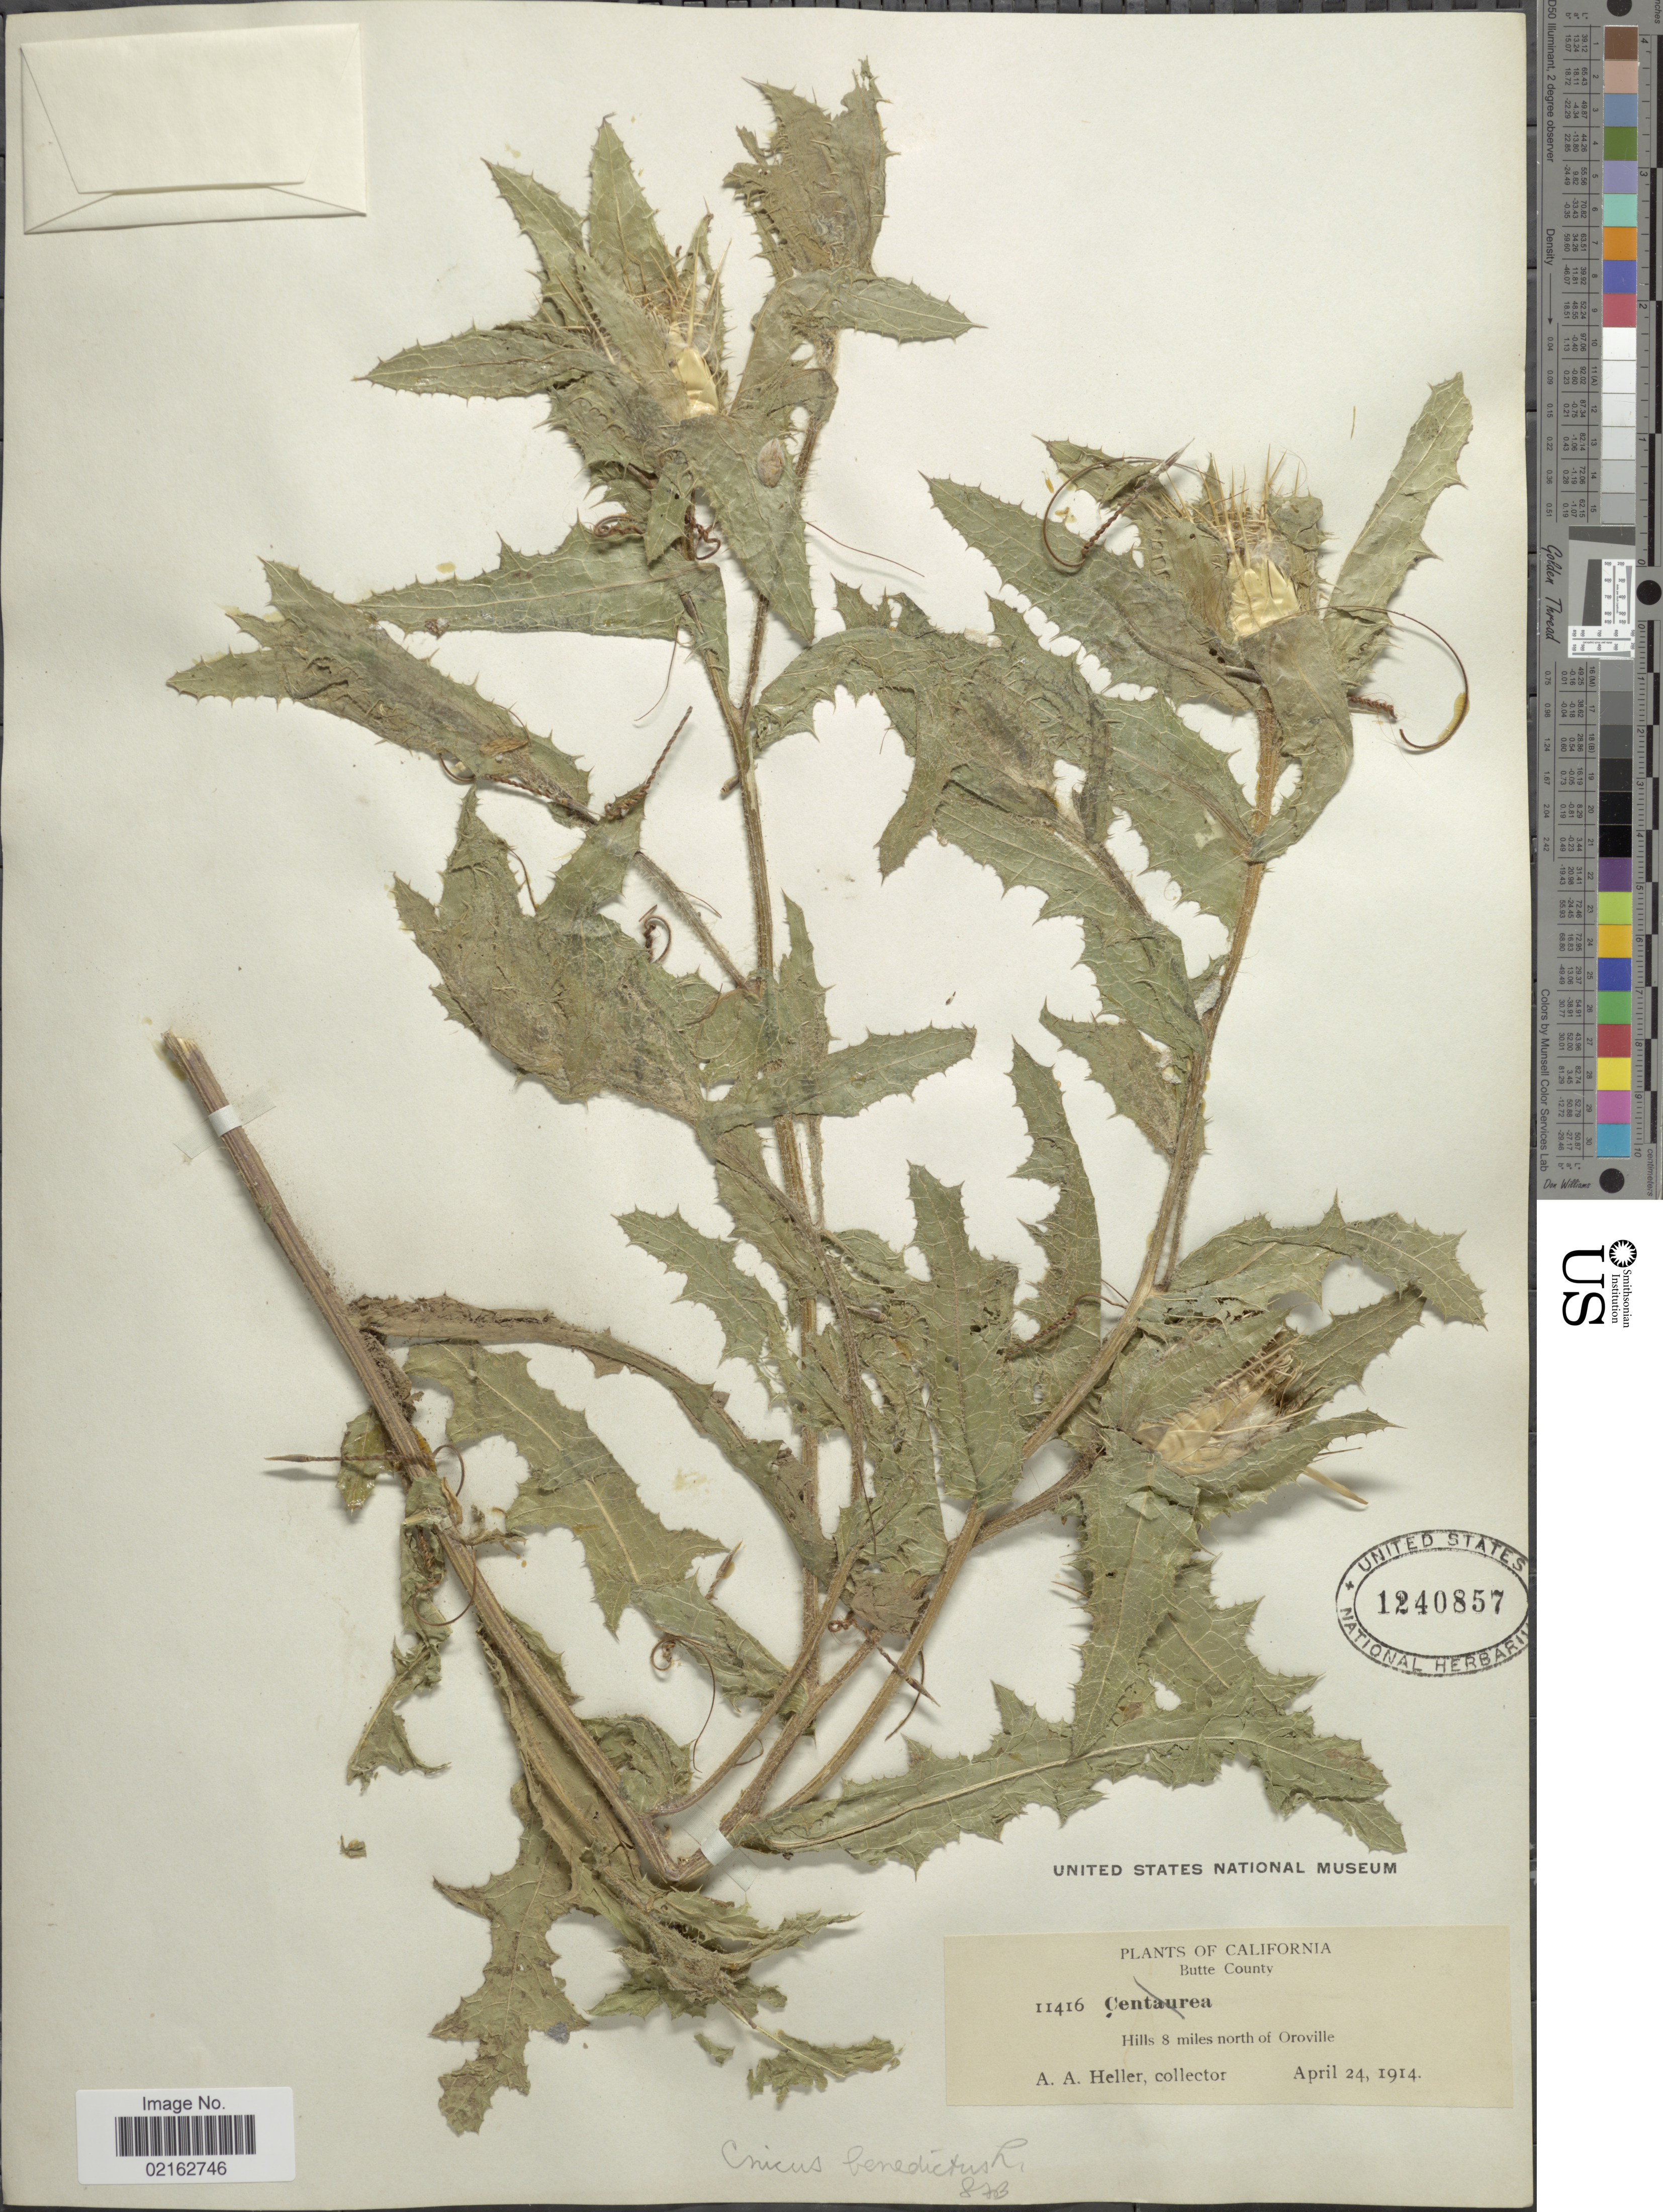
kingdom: Plantae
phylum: Tracheophyta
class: Magnoliopsida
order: Asterales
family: Asteraceae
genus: Centaurea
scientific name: Centaurea benedicta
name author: (L.) L.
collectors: A. A. Heller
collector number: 11416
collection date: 1914-04-24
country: United States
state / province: California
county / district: Butte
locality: California. Butte County. Hills 8 miles north of Oroville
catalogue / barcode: US 1240857